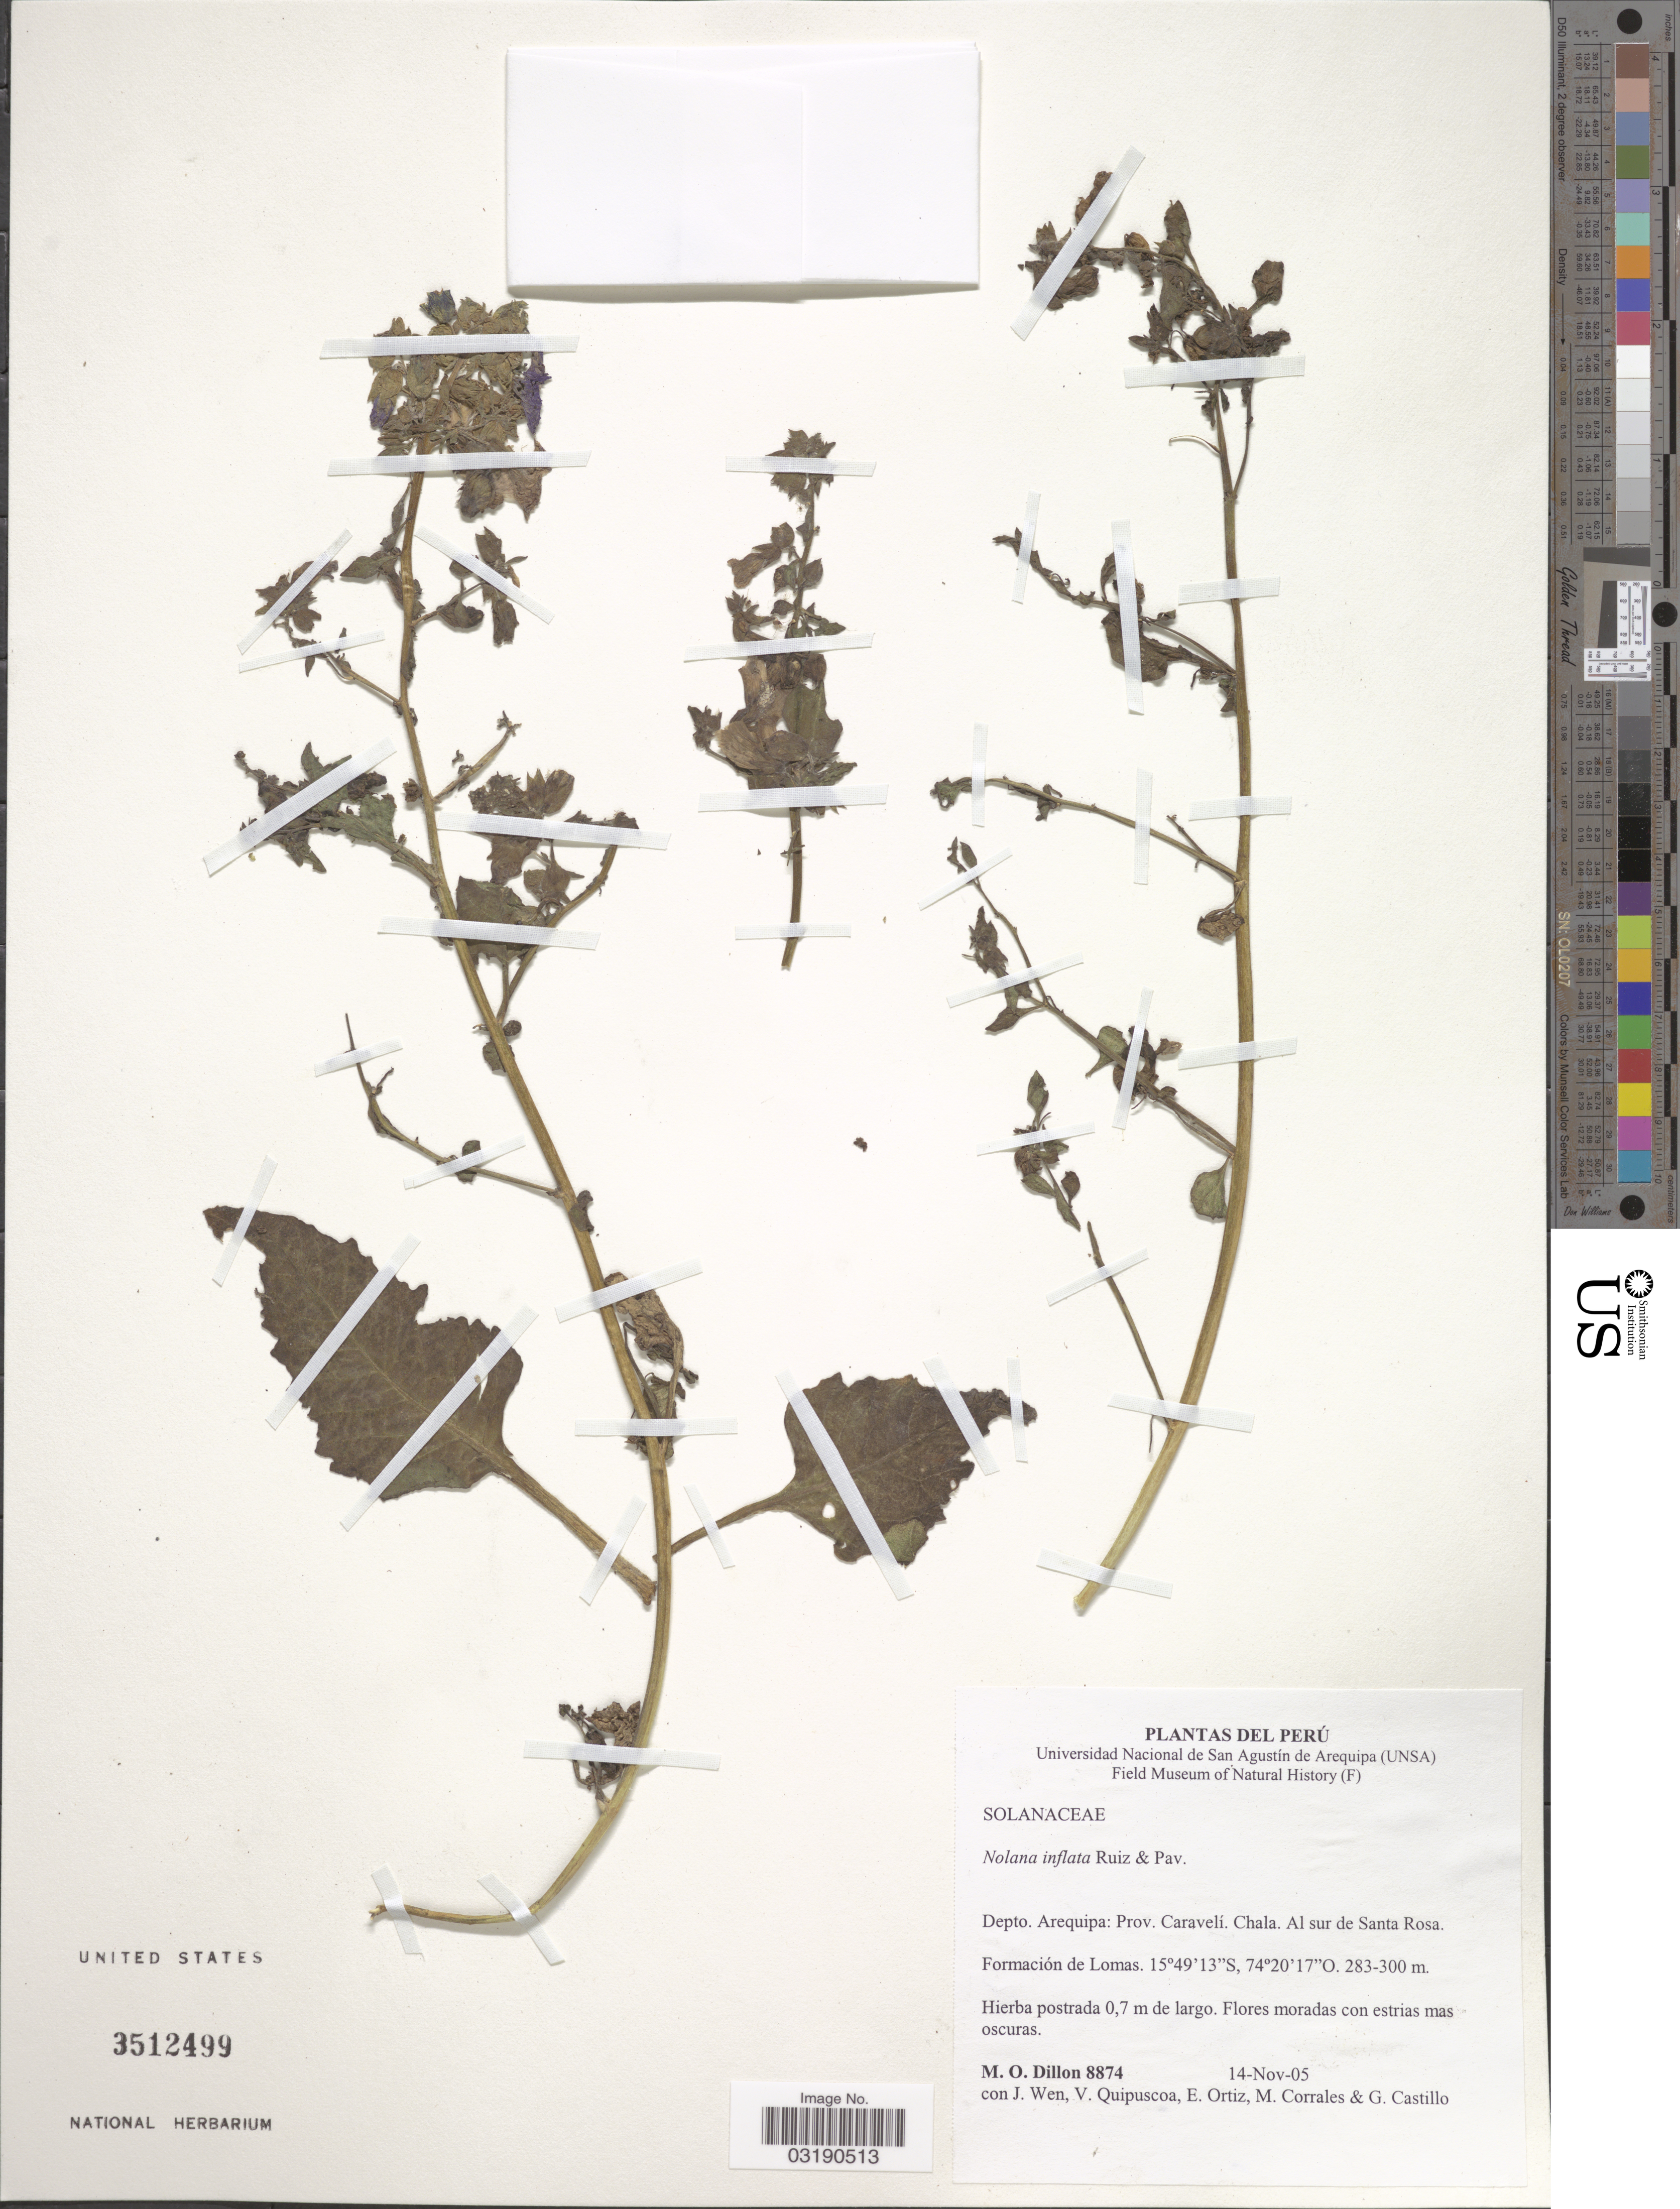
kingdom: Plantae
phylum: Tracheophyta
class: Magnoliopsida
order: Solanales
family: Solanaceae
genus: Nolana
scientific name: Nolana inflata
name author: (Pav.) Ruiz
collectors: M. O. Dillon, J. Wen, V. Quipuscoa, E. Ortiz & et al.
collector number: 8874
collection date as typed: Transcribed d/m/y: 14/11/5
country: Peru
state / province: Arequipa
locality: Depto. Arequipa: Prov. Caravelí, Chala. Al Sur de Santa Rosa.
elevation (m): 283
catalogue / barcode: US 3512499